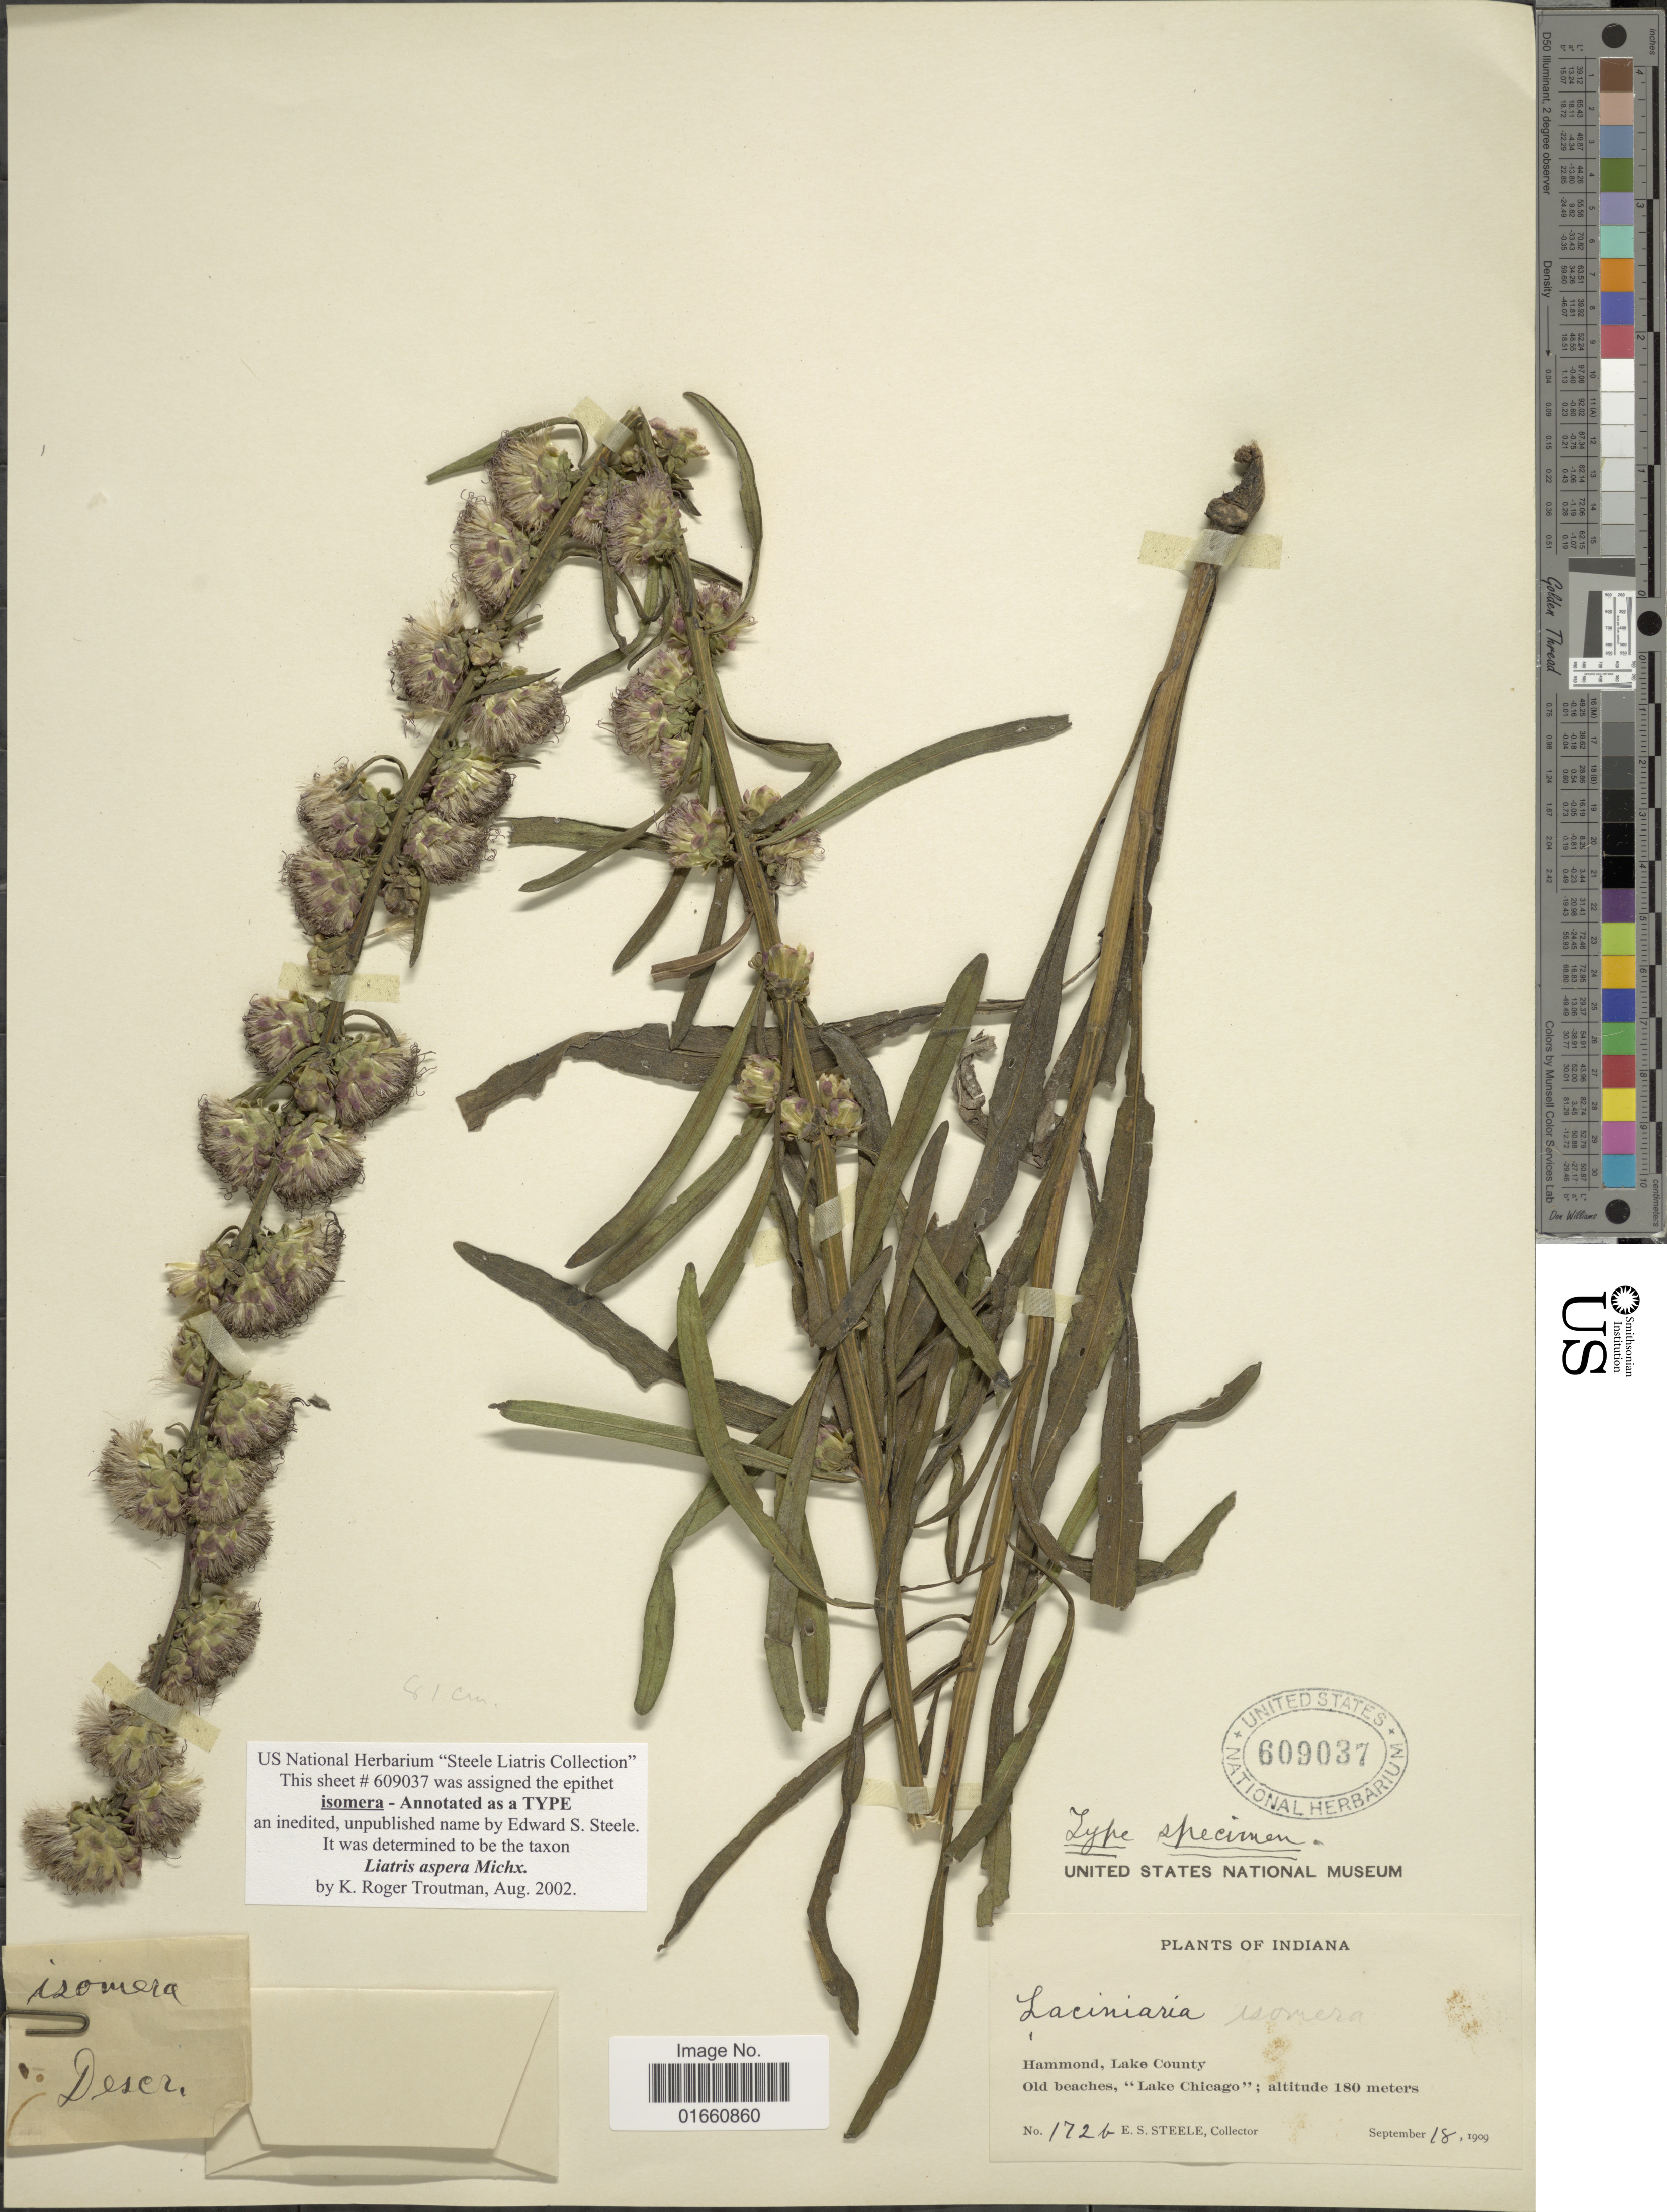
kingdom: Plantae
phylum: Tracheophyta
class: Magnoliopsida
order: Asterales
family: Asteraceae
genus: Liatris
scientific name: Liatris aspera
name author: Michx.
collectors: E. Steele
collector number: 172b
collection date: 1909-08-18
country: United States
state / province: Indiana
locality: Hammond, Lake County, Old beaches, "Lake Chicago"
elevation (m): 180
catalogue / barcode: US 609037